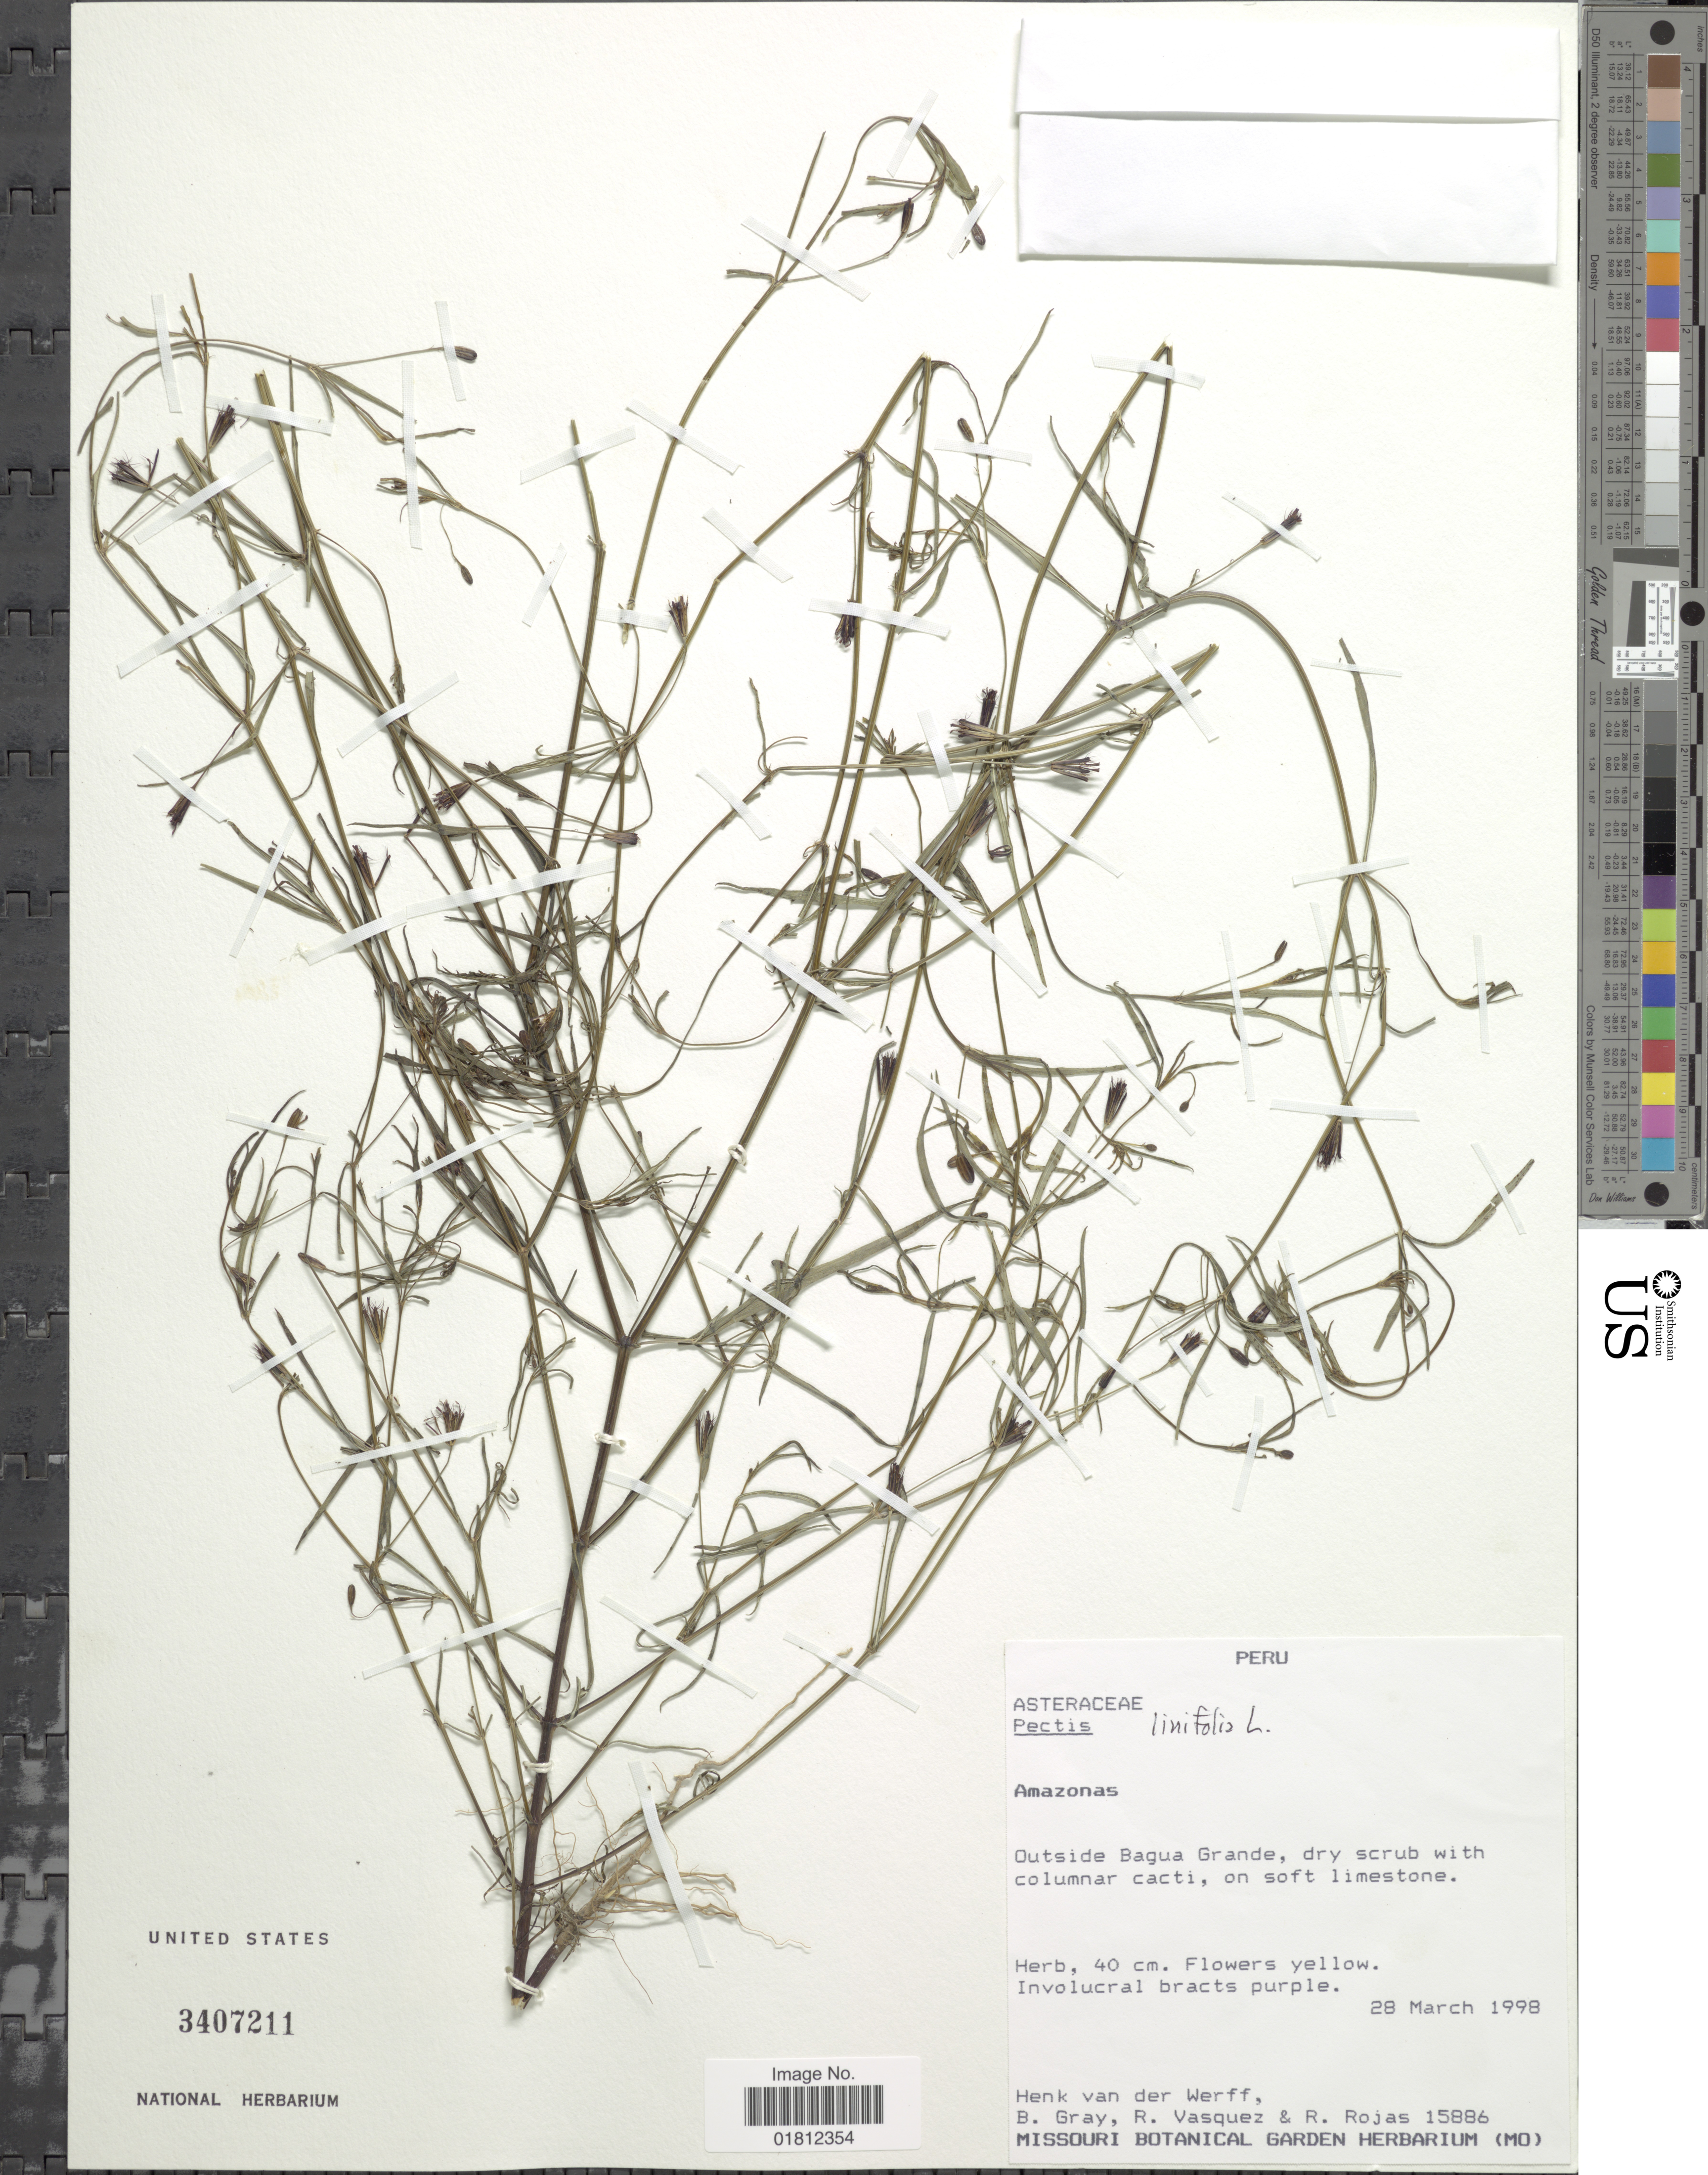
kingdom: Plantae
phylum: Tracheophyta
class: Magnoliopsida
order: Asterales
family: Asteraceae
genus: Pectis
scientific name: Pectis linifolia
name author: L.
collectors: H. van der Werff, B. Gray, R. Vasquez & R. Rojas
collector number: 15886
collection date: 1998-03-28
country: Peru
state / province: Amazonas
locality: Amazonas, Outside Bagua Grande.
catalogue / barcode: US 3407211